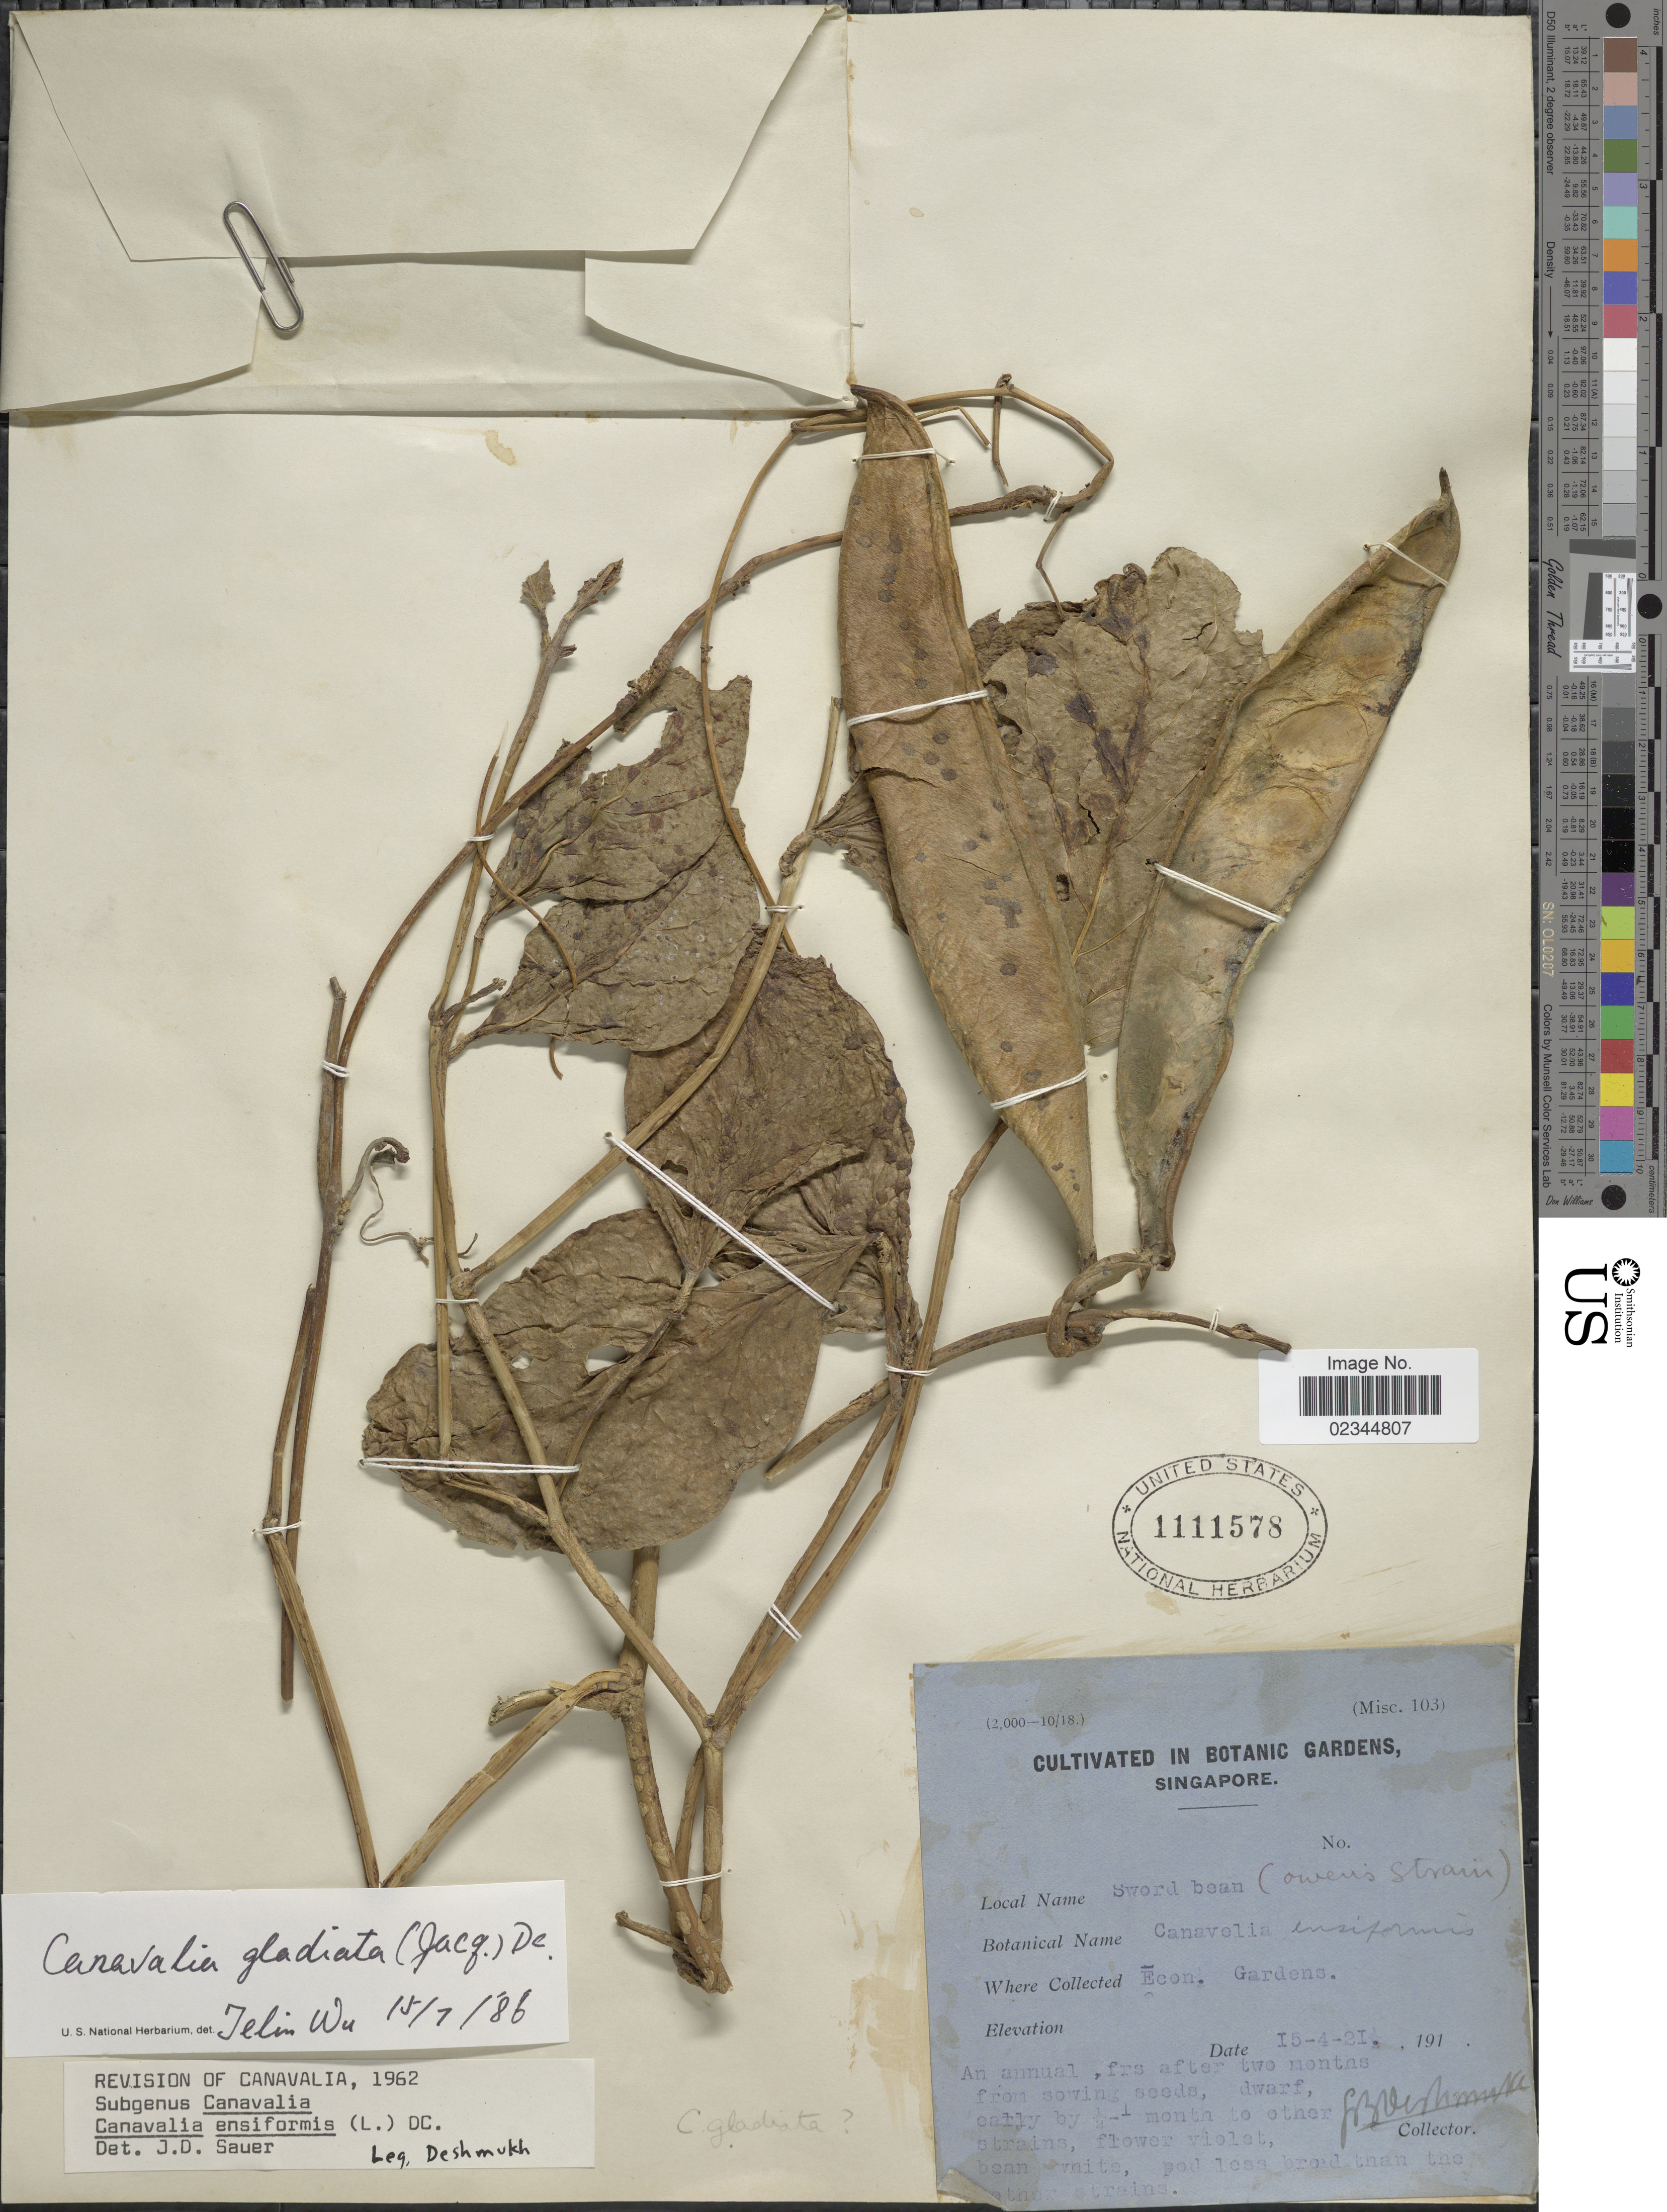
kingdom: Plantae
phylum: Tracheophyta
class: Magnoliopsida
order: Fabales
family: Fabaceae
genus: Canavalia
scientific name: Canavalia ensiformis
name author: (L.) DC.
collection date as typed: Transcribed d/m/y: 15/4/21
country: Singapore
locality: Econ. Gardens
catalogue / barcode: US 1111578